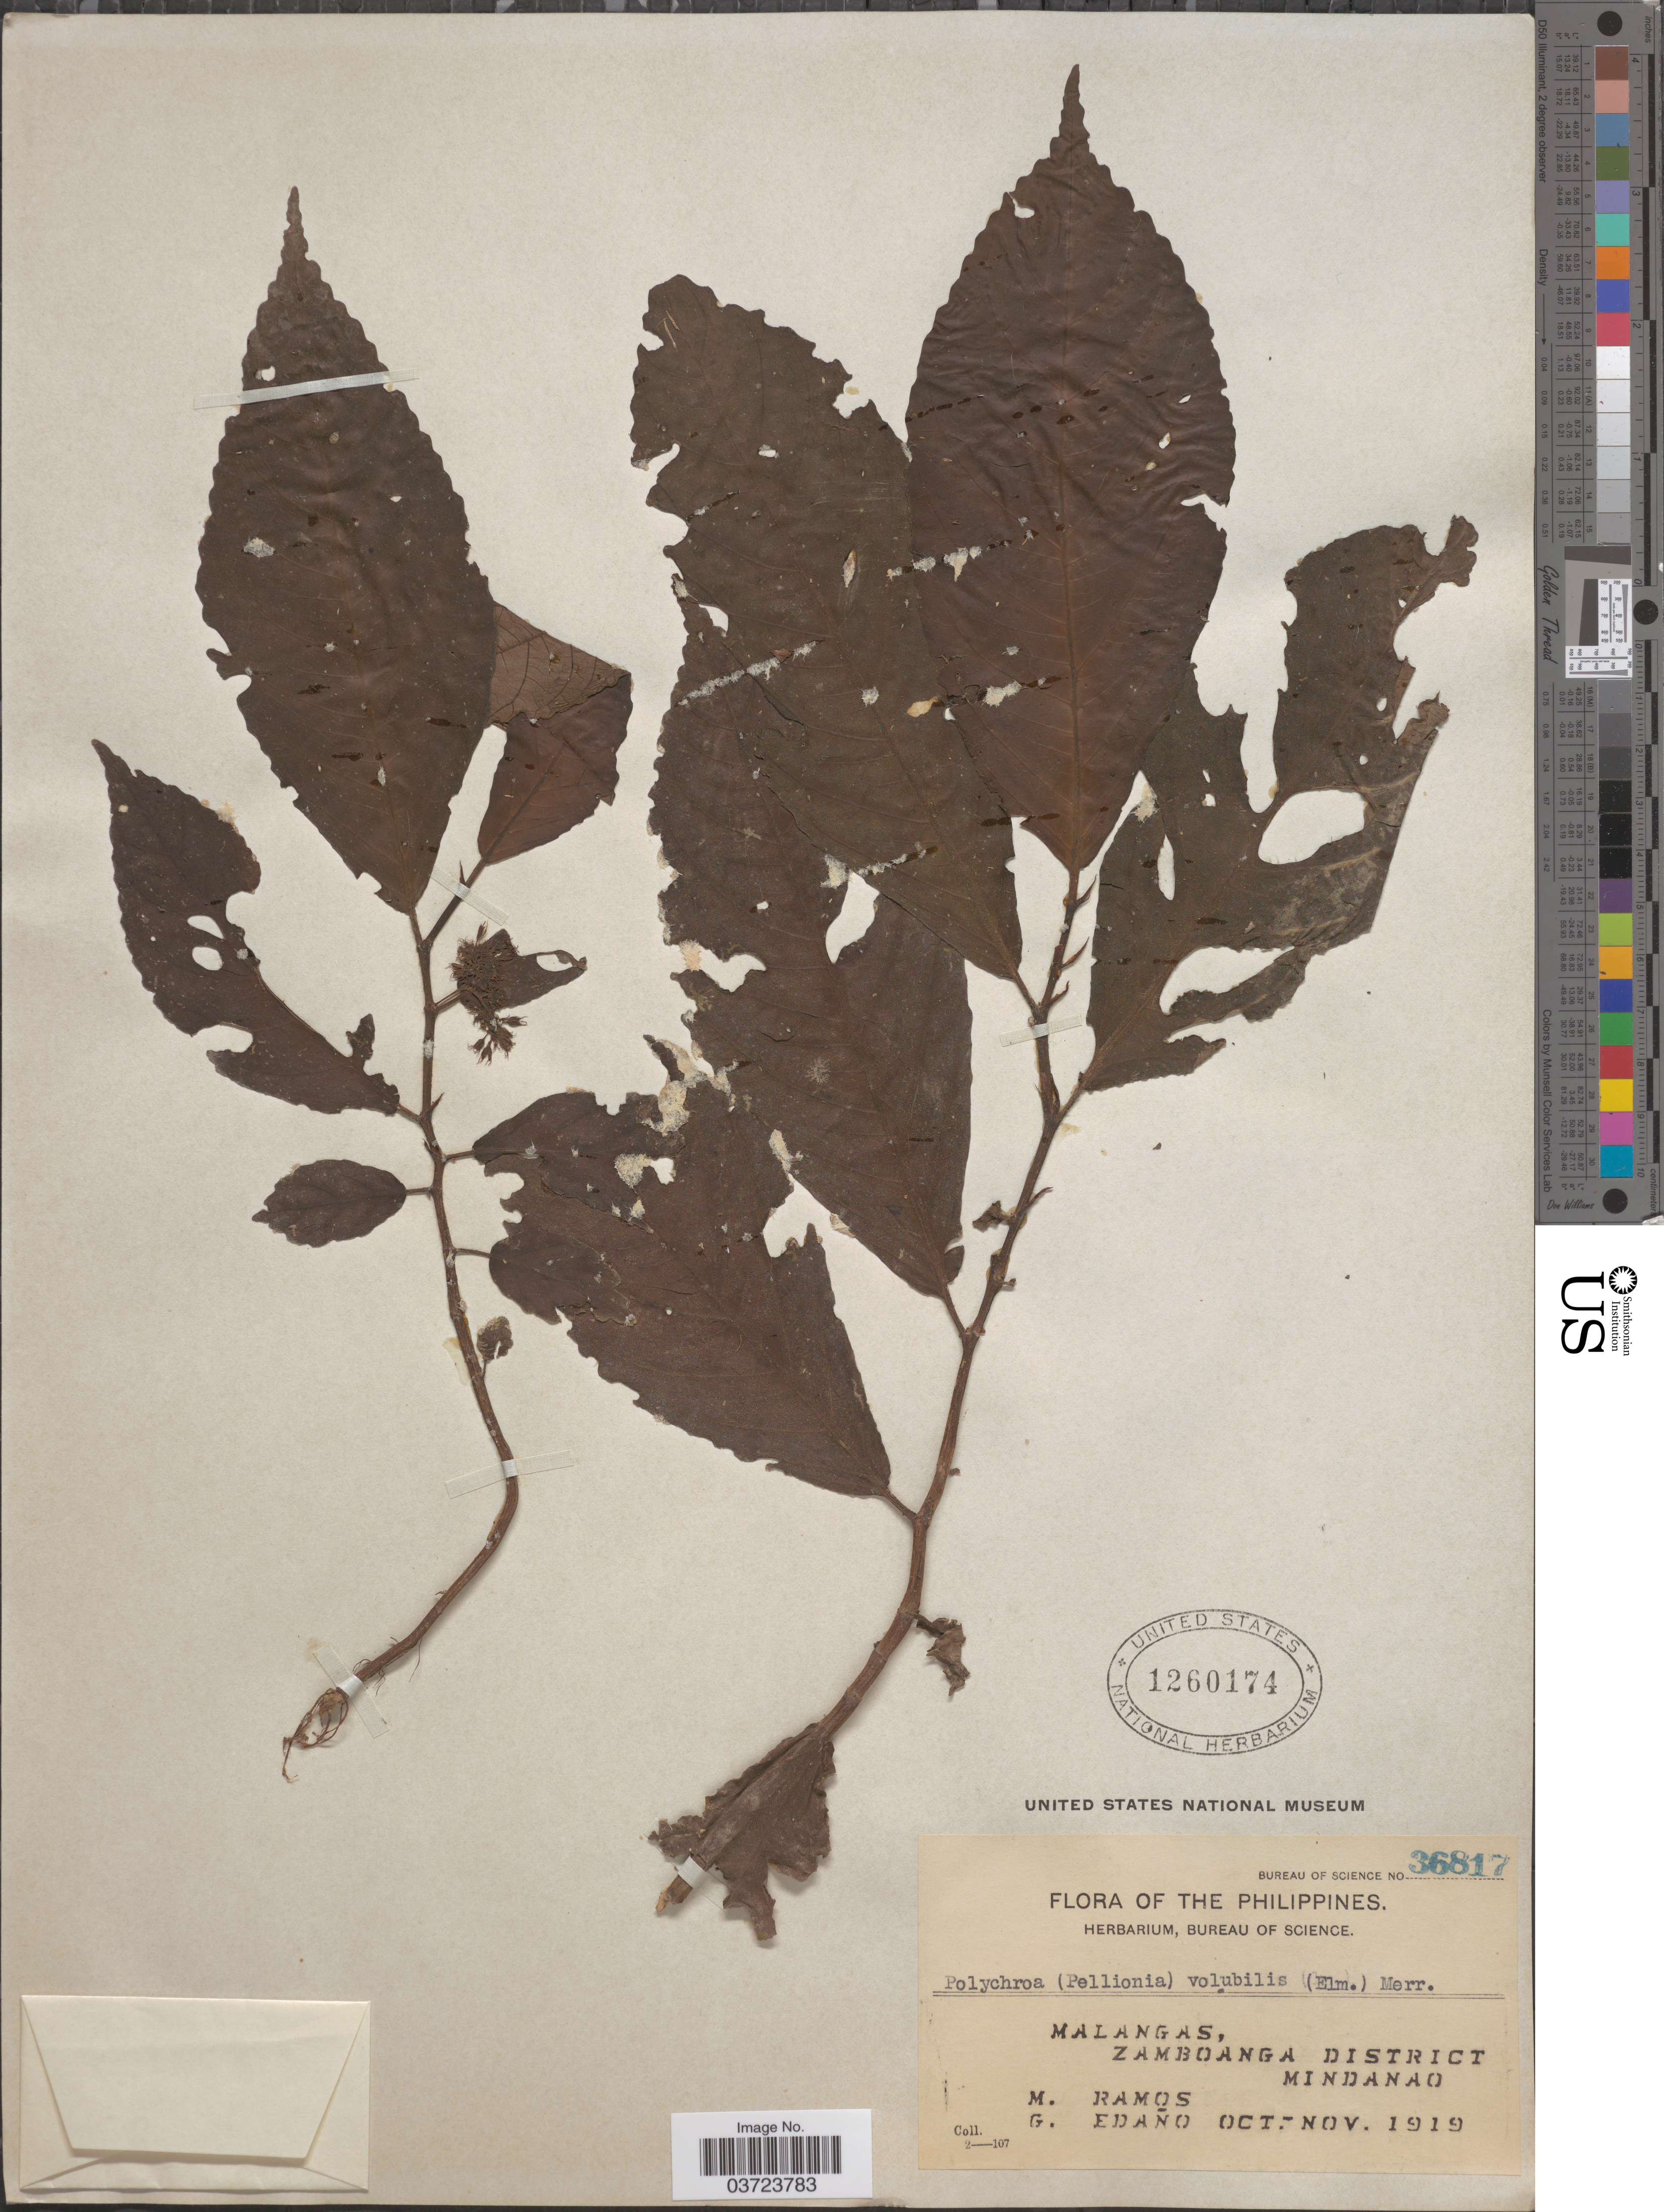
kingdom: Plantae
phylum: Tracheophyta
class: Magnoliopsida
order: Rosales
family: Urticaceae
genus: Elatostema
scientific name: Elatostema volubile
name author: (Elmer) H. Schroet.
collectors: M. Ramos & G. Edaño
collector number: Bureau of Science 36817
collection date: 1919-10/1919-11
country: Philippines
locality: Malangas, Zamboanga District, Mindanao.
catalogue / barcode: US 1260174